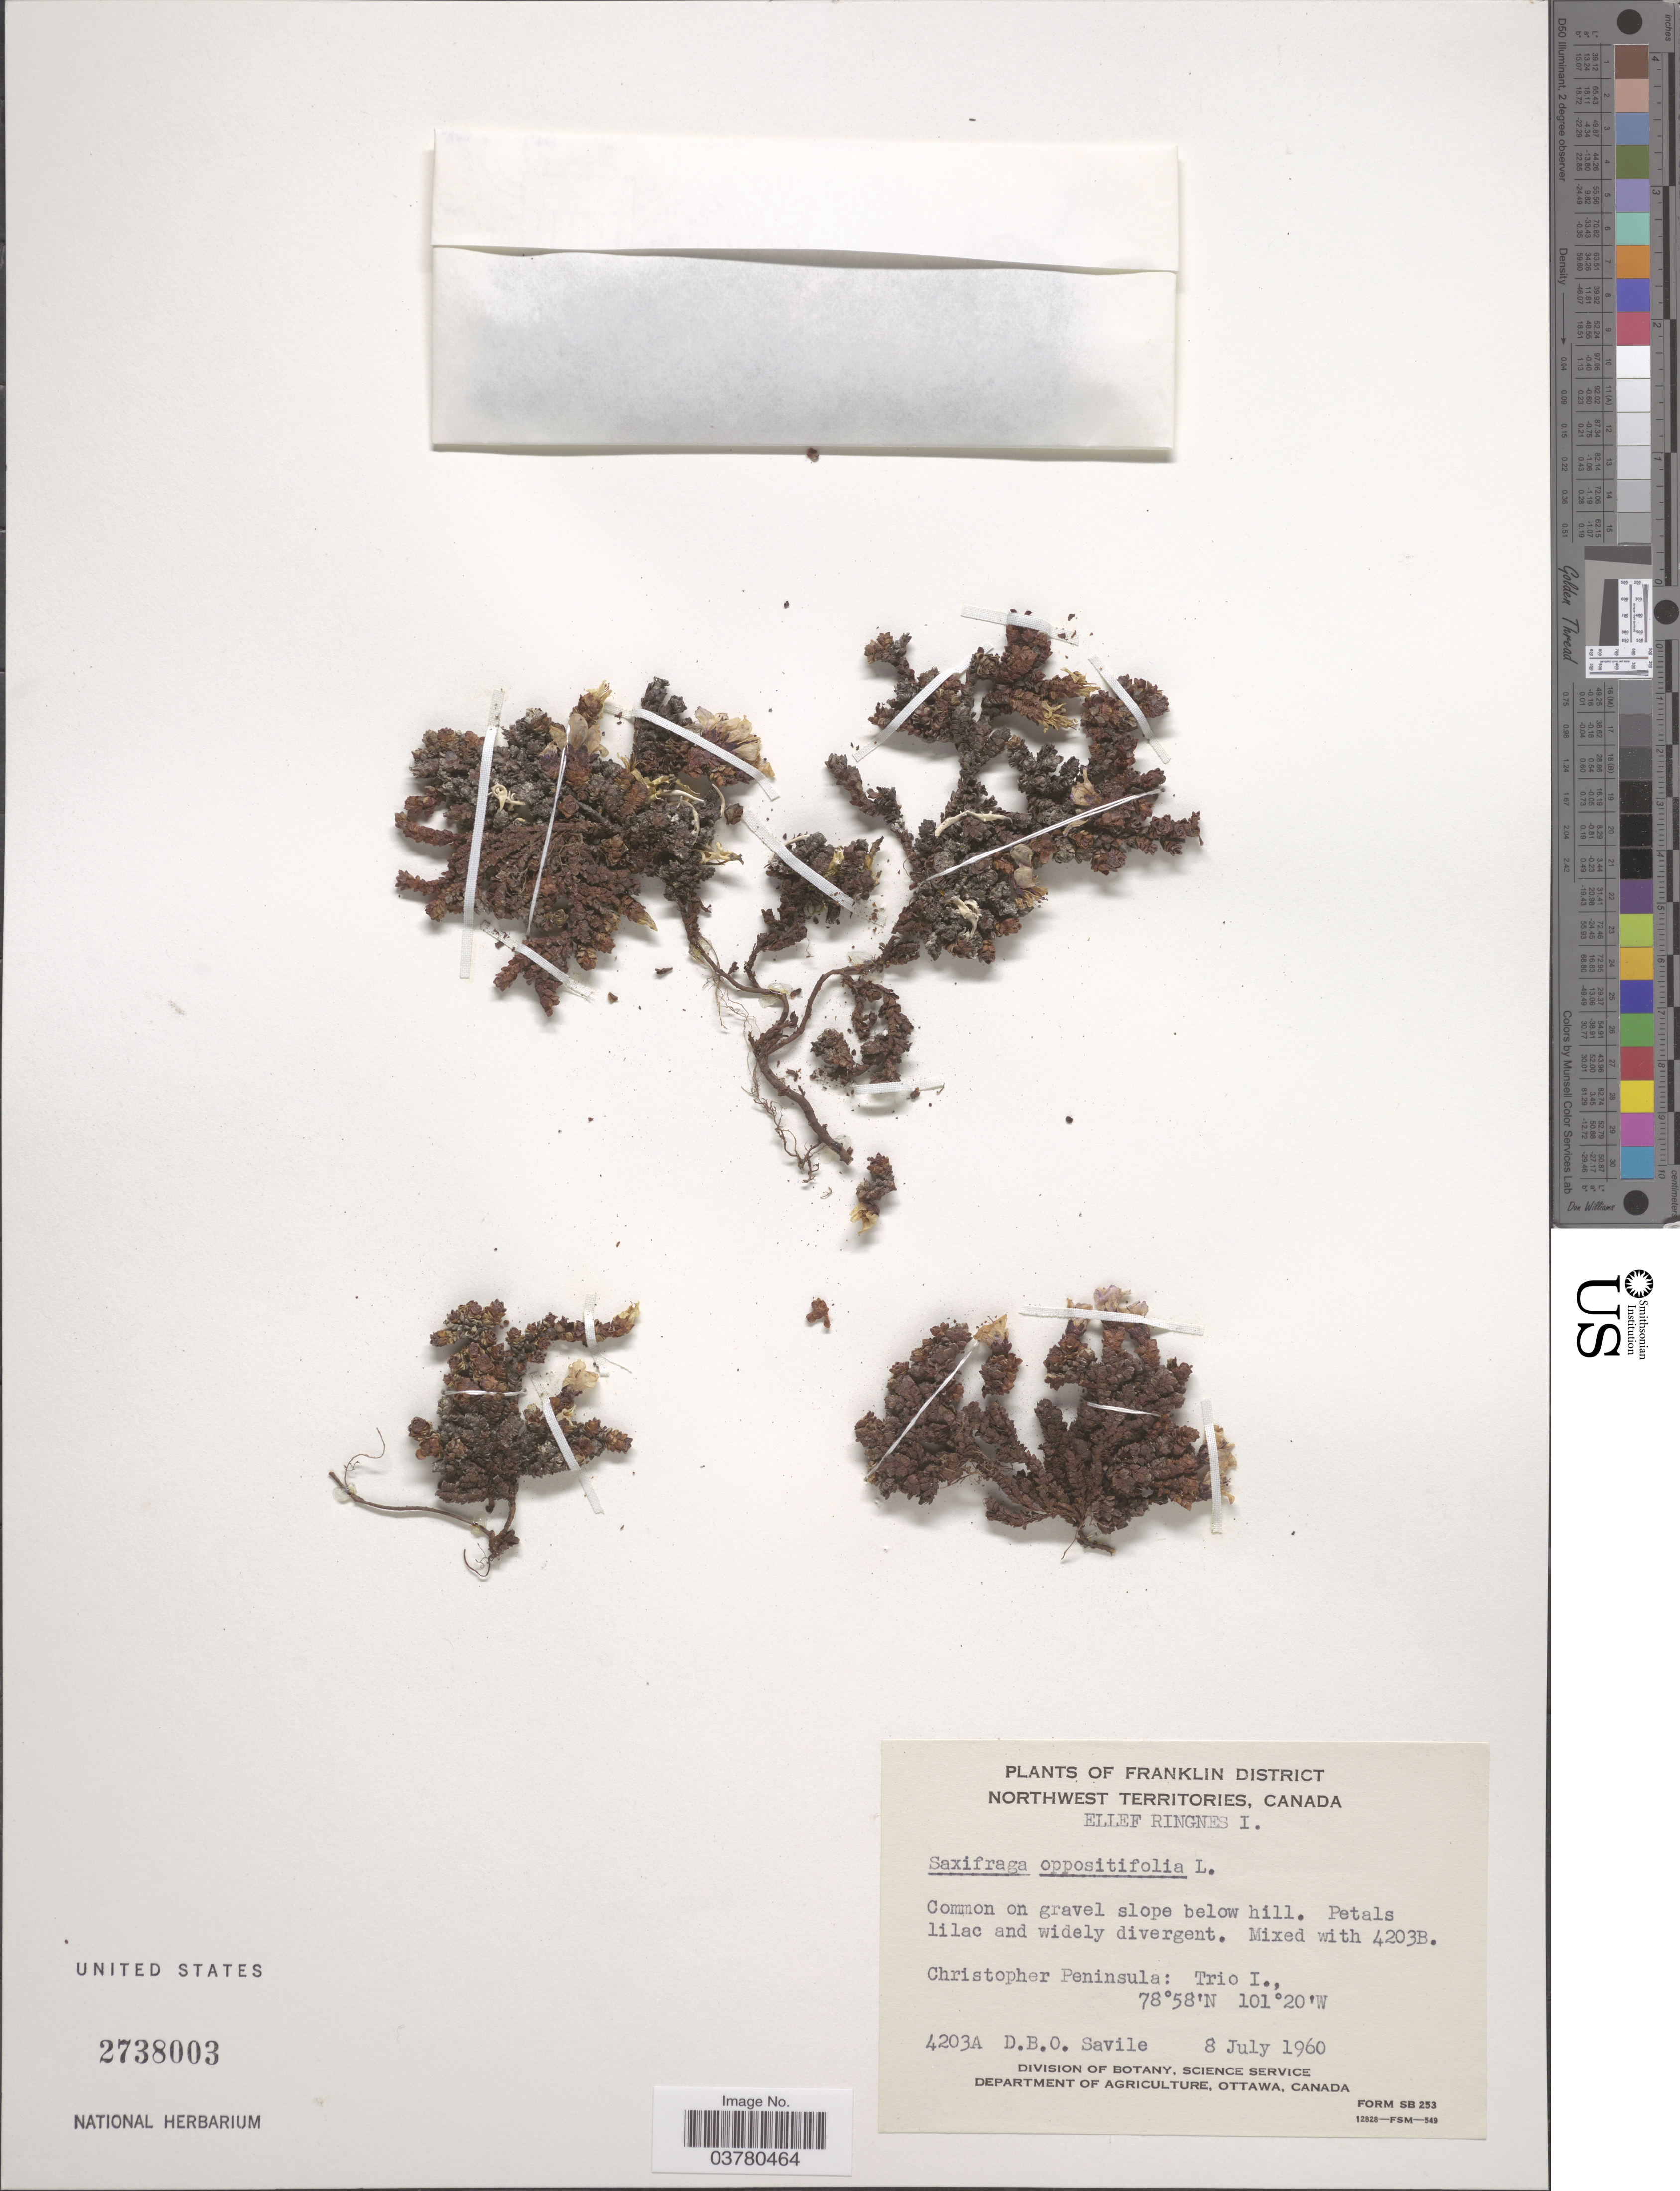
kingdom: Plantae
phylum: Tracheophyta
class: Magnoliopsida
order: Saxifragales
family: Saxifragaceae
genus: Saxifraga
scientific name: Saxifraga oppositifolia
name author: L.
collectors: D. Savile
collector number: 4203A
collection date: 1960-07-08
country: Canada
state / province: Northwest Territories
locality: Franklin District. Ellef Ringnes I. Christopher Peninsula: Trio I.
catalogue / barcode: US 2738003